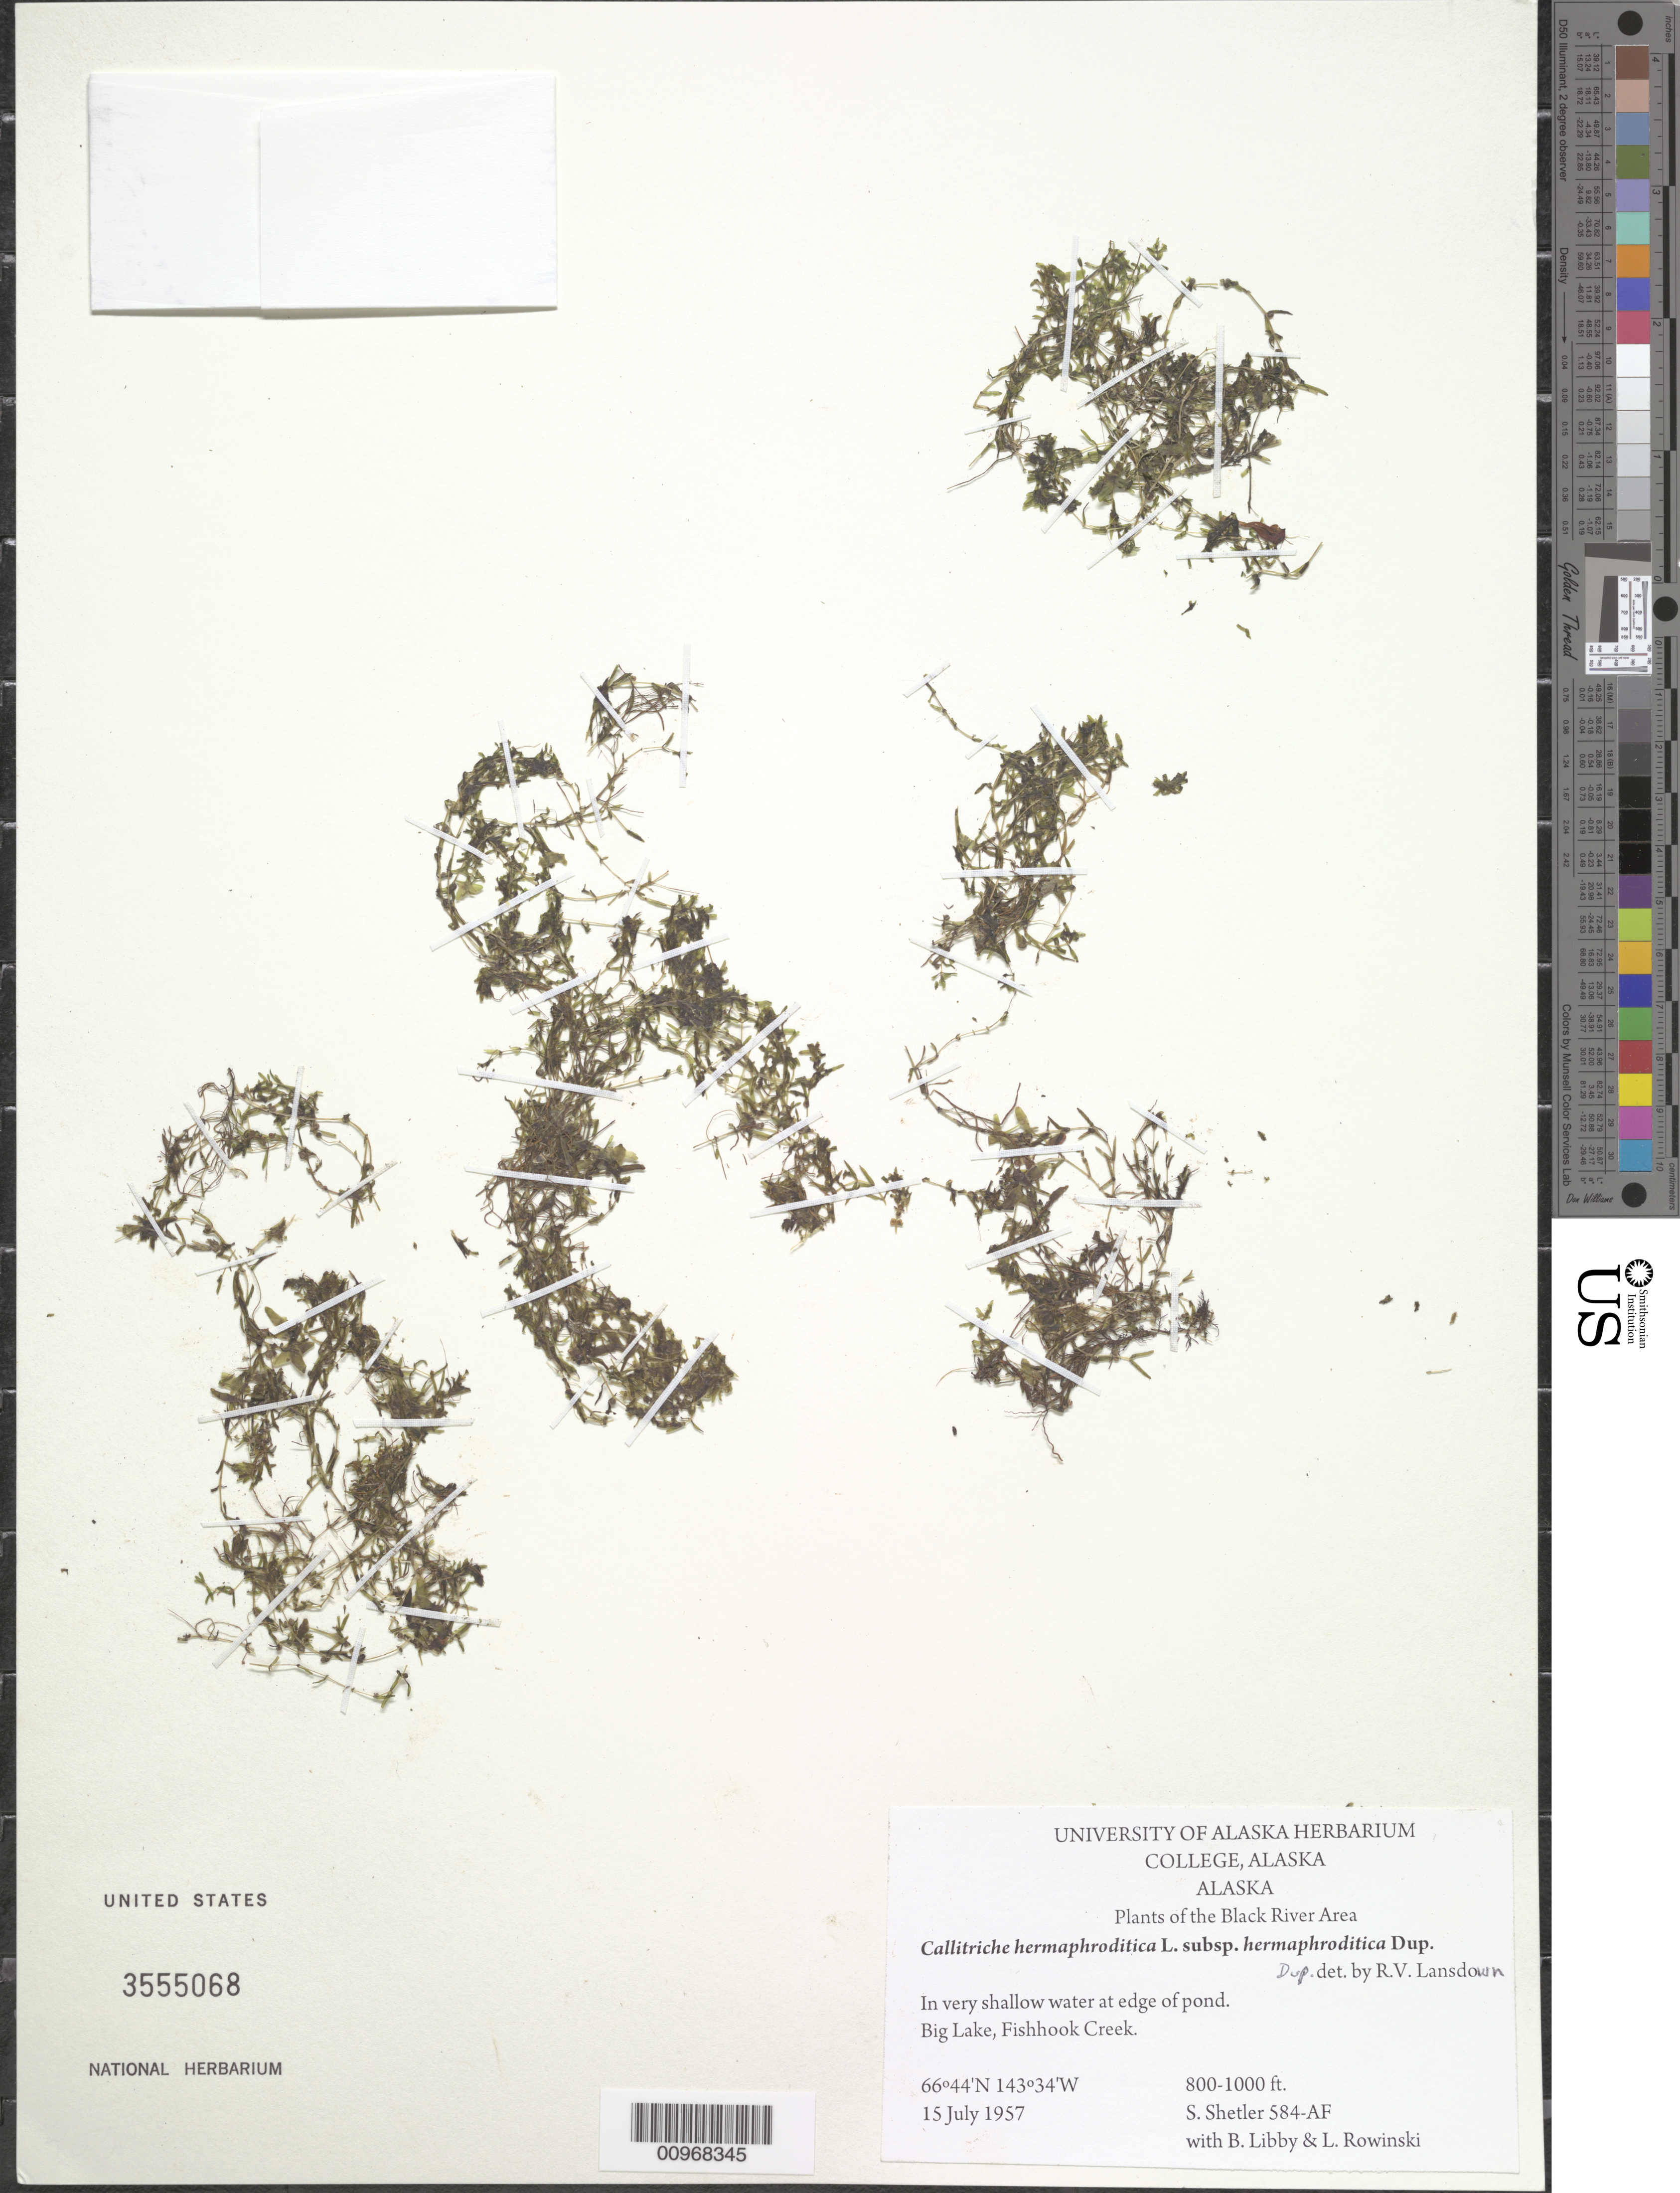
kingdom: Plantae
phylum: Tracheophyta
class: Magnoliopsida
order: Lamiales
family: Plantaginaceae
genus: Callitriche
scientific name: Callitriche hermaphroditica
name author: L.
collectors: S. Shetler, B. Libby & L. Rowinski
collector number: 584-AF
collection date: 1957-07-15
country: United States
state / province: Alaska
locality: The Black River Area. Big Lake, Fishhook Creek.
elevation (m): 244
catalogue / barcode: US 3555068